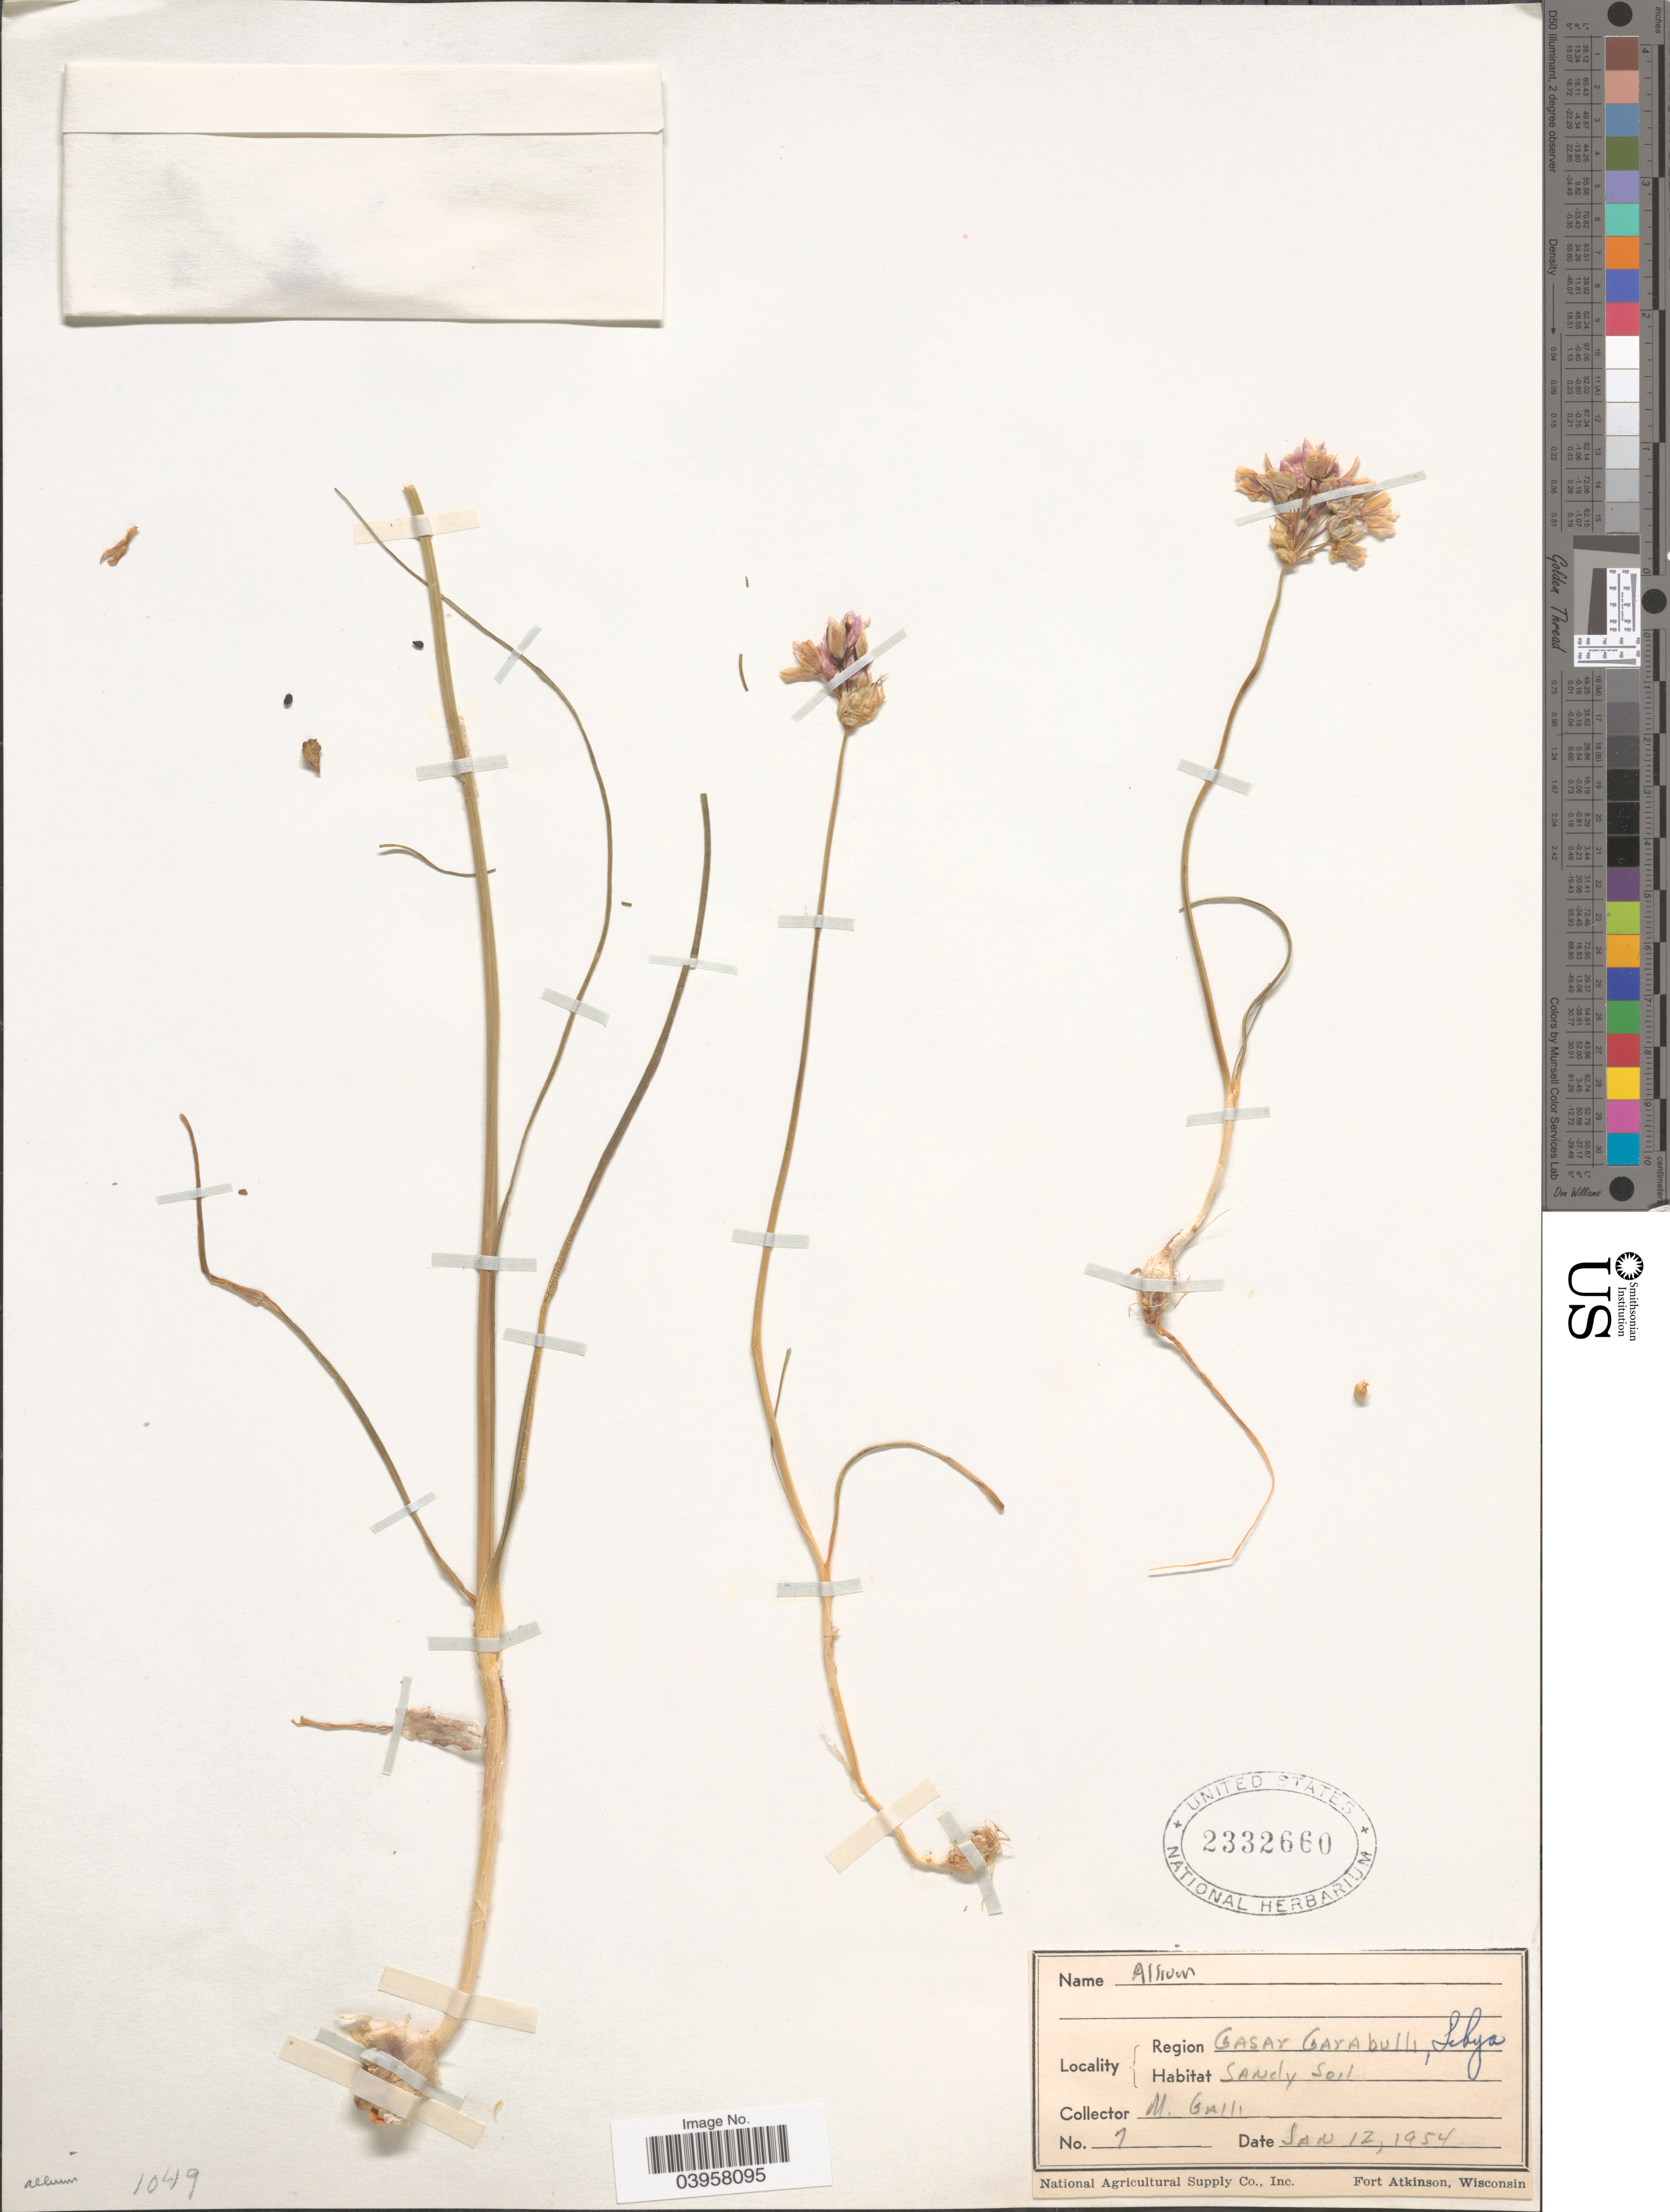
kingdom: Plantae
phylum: Tracheophyta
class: Liliopsida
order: Asparagales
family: Amaryllidaceae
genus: Allium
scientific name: Allium sp.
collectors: M. Galli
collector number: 7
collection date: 1954-01-12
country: Libya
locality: Region Gasar Garabulli, Libya.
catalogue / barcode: US 2332660